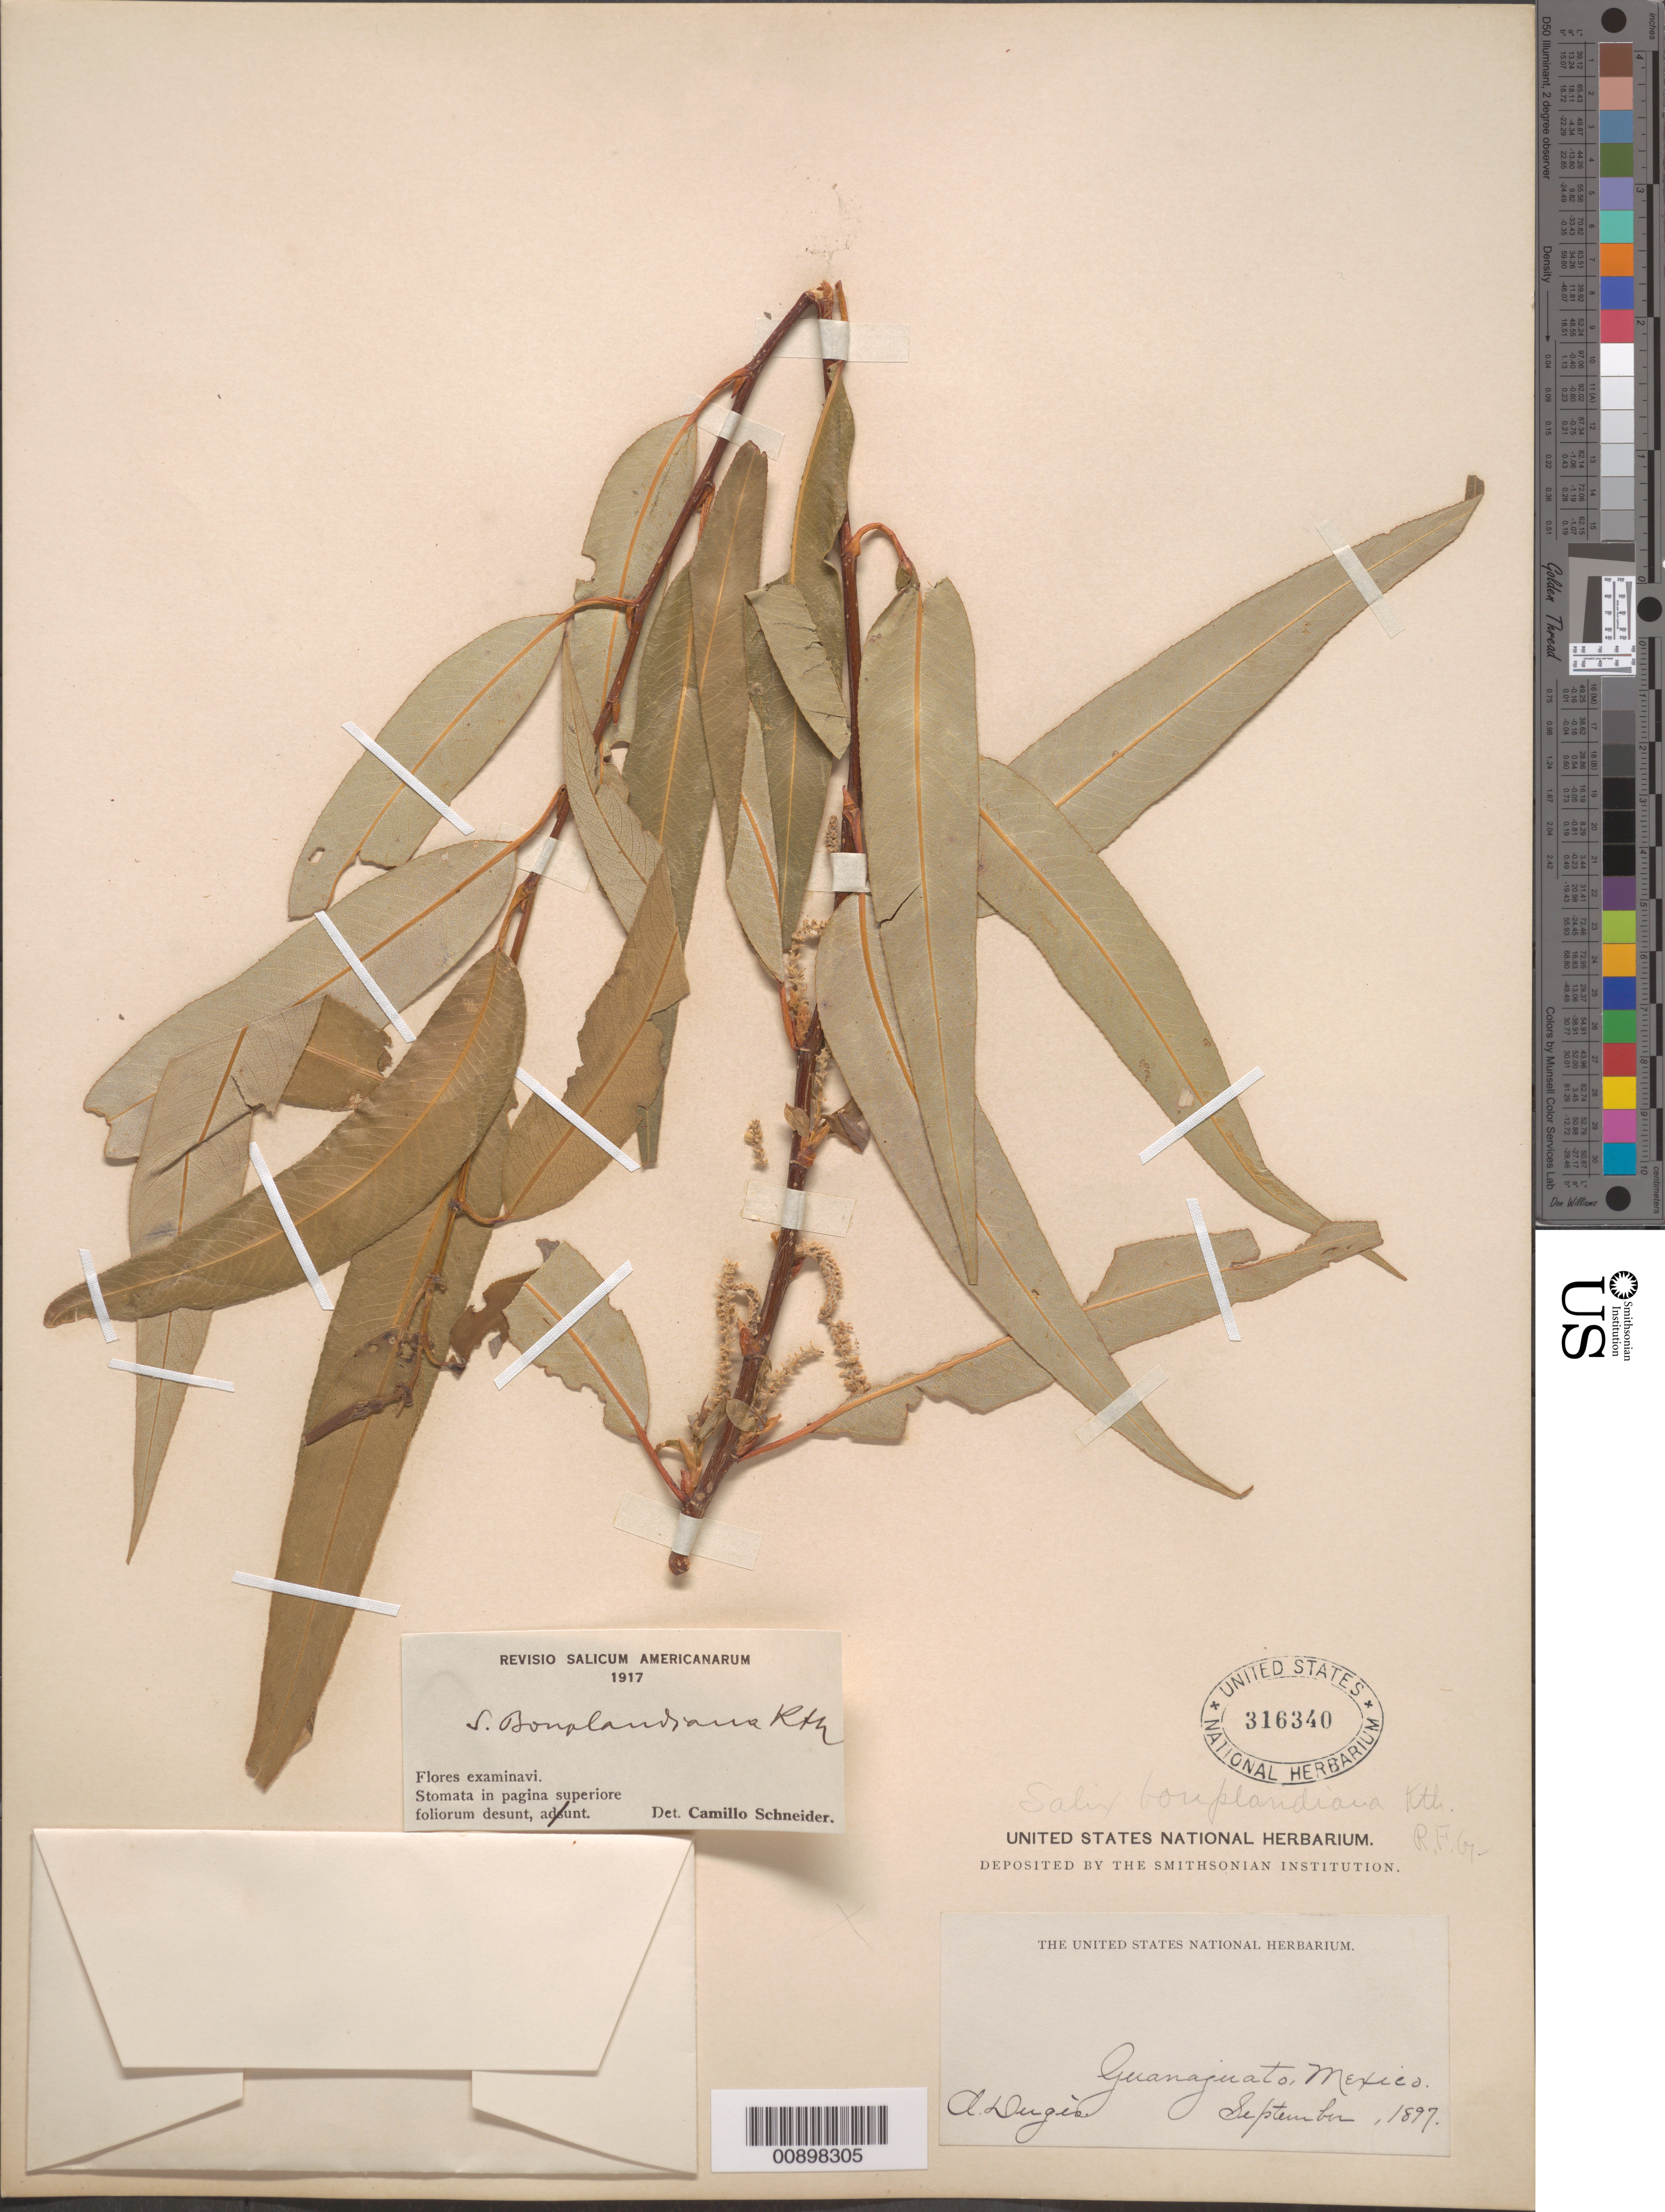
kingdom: Plantae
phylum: Tracheophyta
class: Magnoliopsida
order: Malpighiales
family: Salicaceae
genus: Salix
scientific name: Salix bonplandiana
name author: Kunth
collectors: A. Dugès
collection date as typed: Sep 1897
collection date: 1897-09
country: Mexico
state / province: Guanajuato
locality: Guanajuato.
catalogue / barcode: US 316340